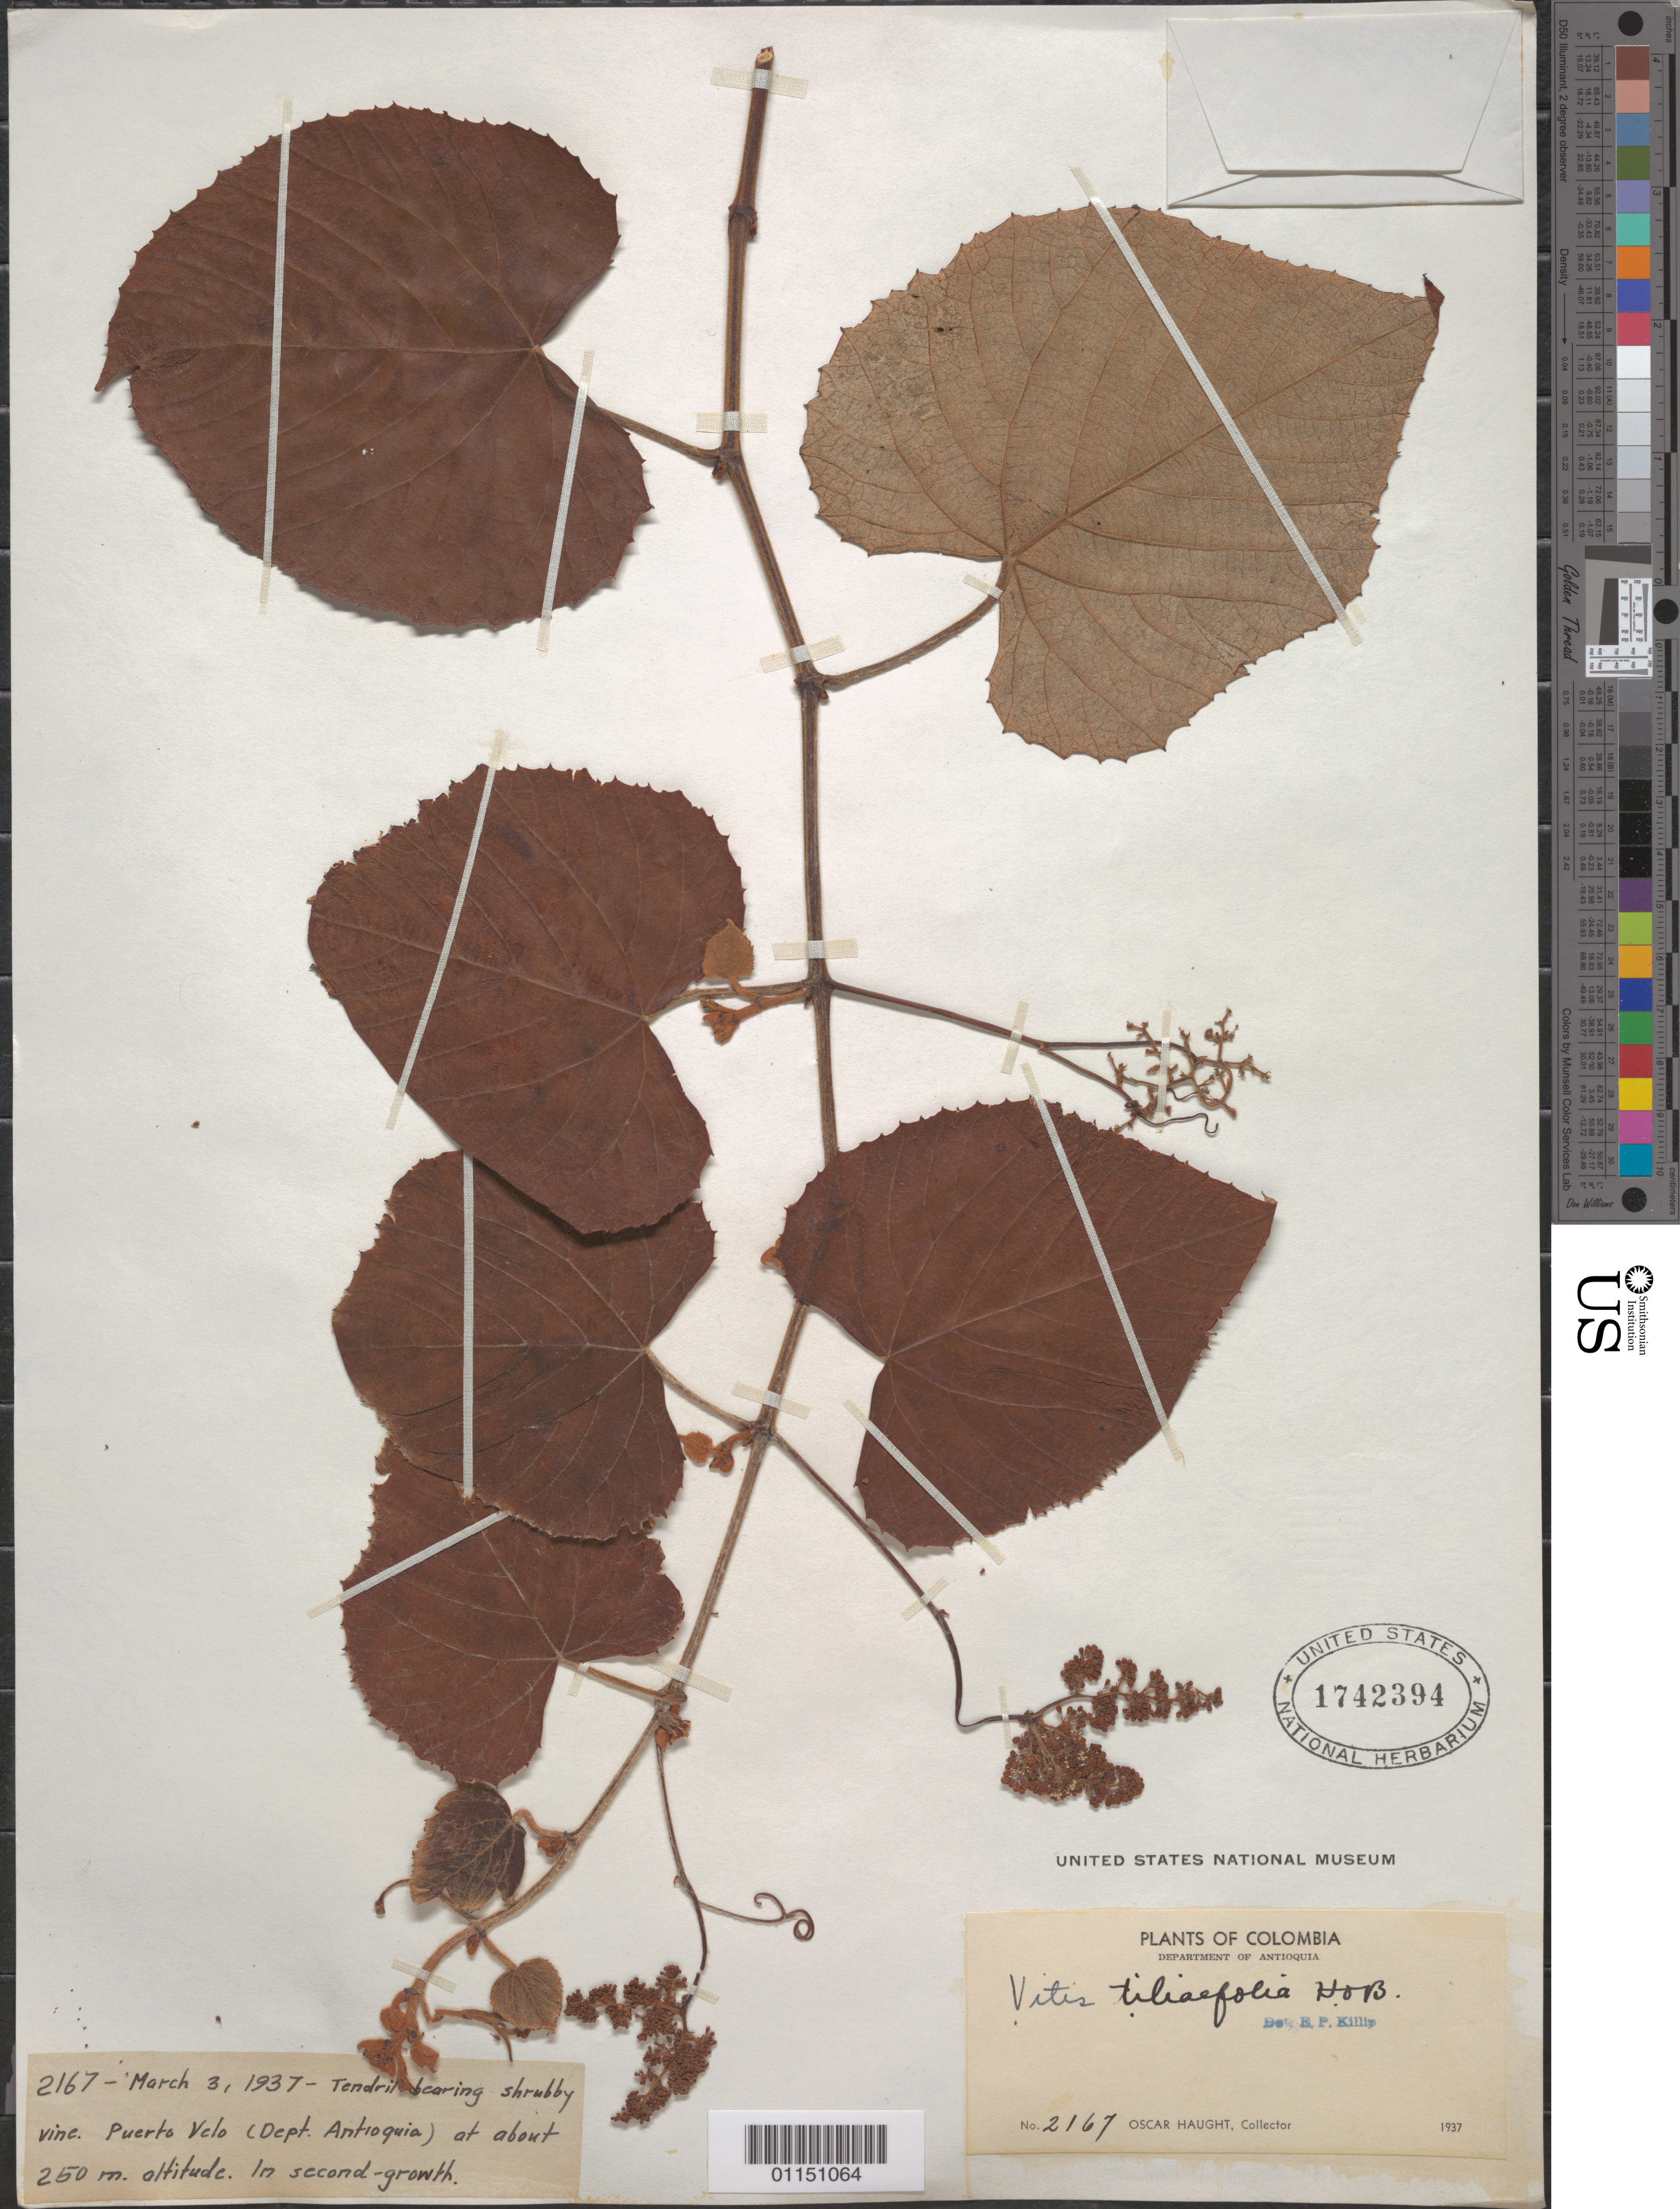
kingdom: Plantae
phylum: Tracheophyta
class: Magnoliopsida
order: Vitales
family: Vitaceae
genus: Vitis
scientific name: Vitis tiliaefolia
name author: Willd.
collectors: O. L. Haught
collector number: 2167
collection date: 1937-03-03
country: Colombia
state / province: Antioquia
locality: Puerto Velo.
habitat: Tendril - bearing shrubby vine.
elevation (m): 250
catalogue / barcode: US 1742394